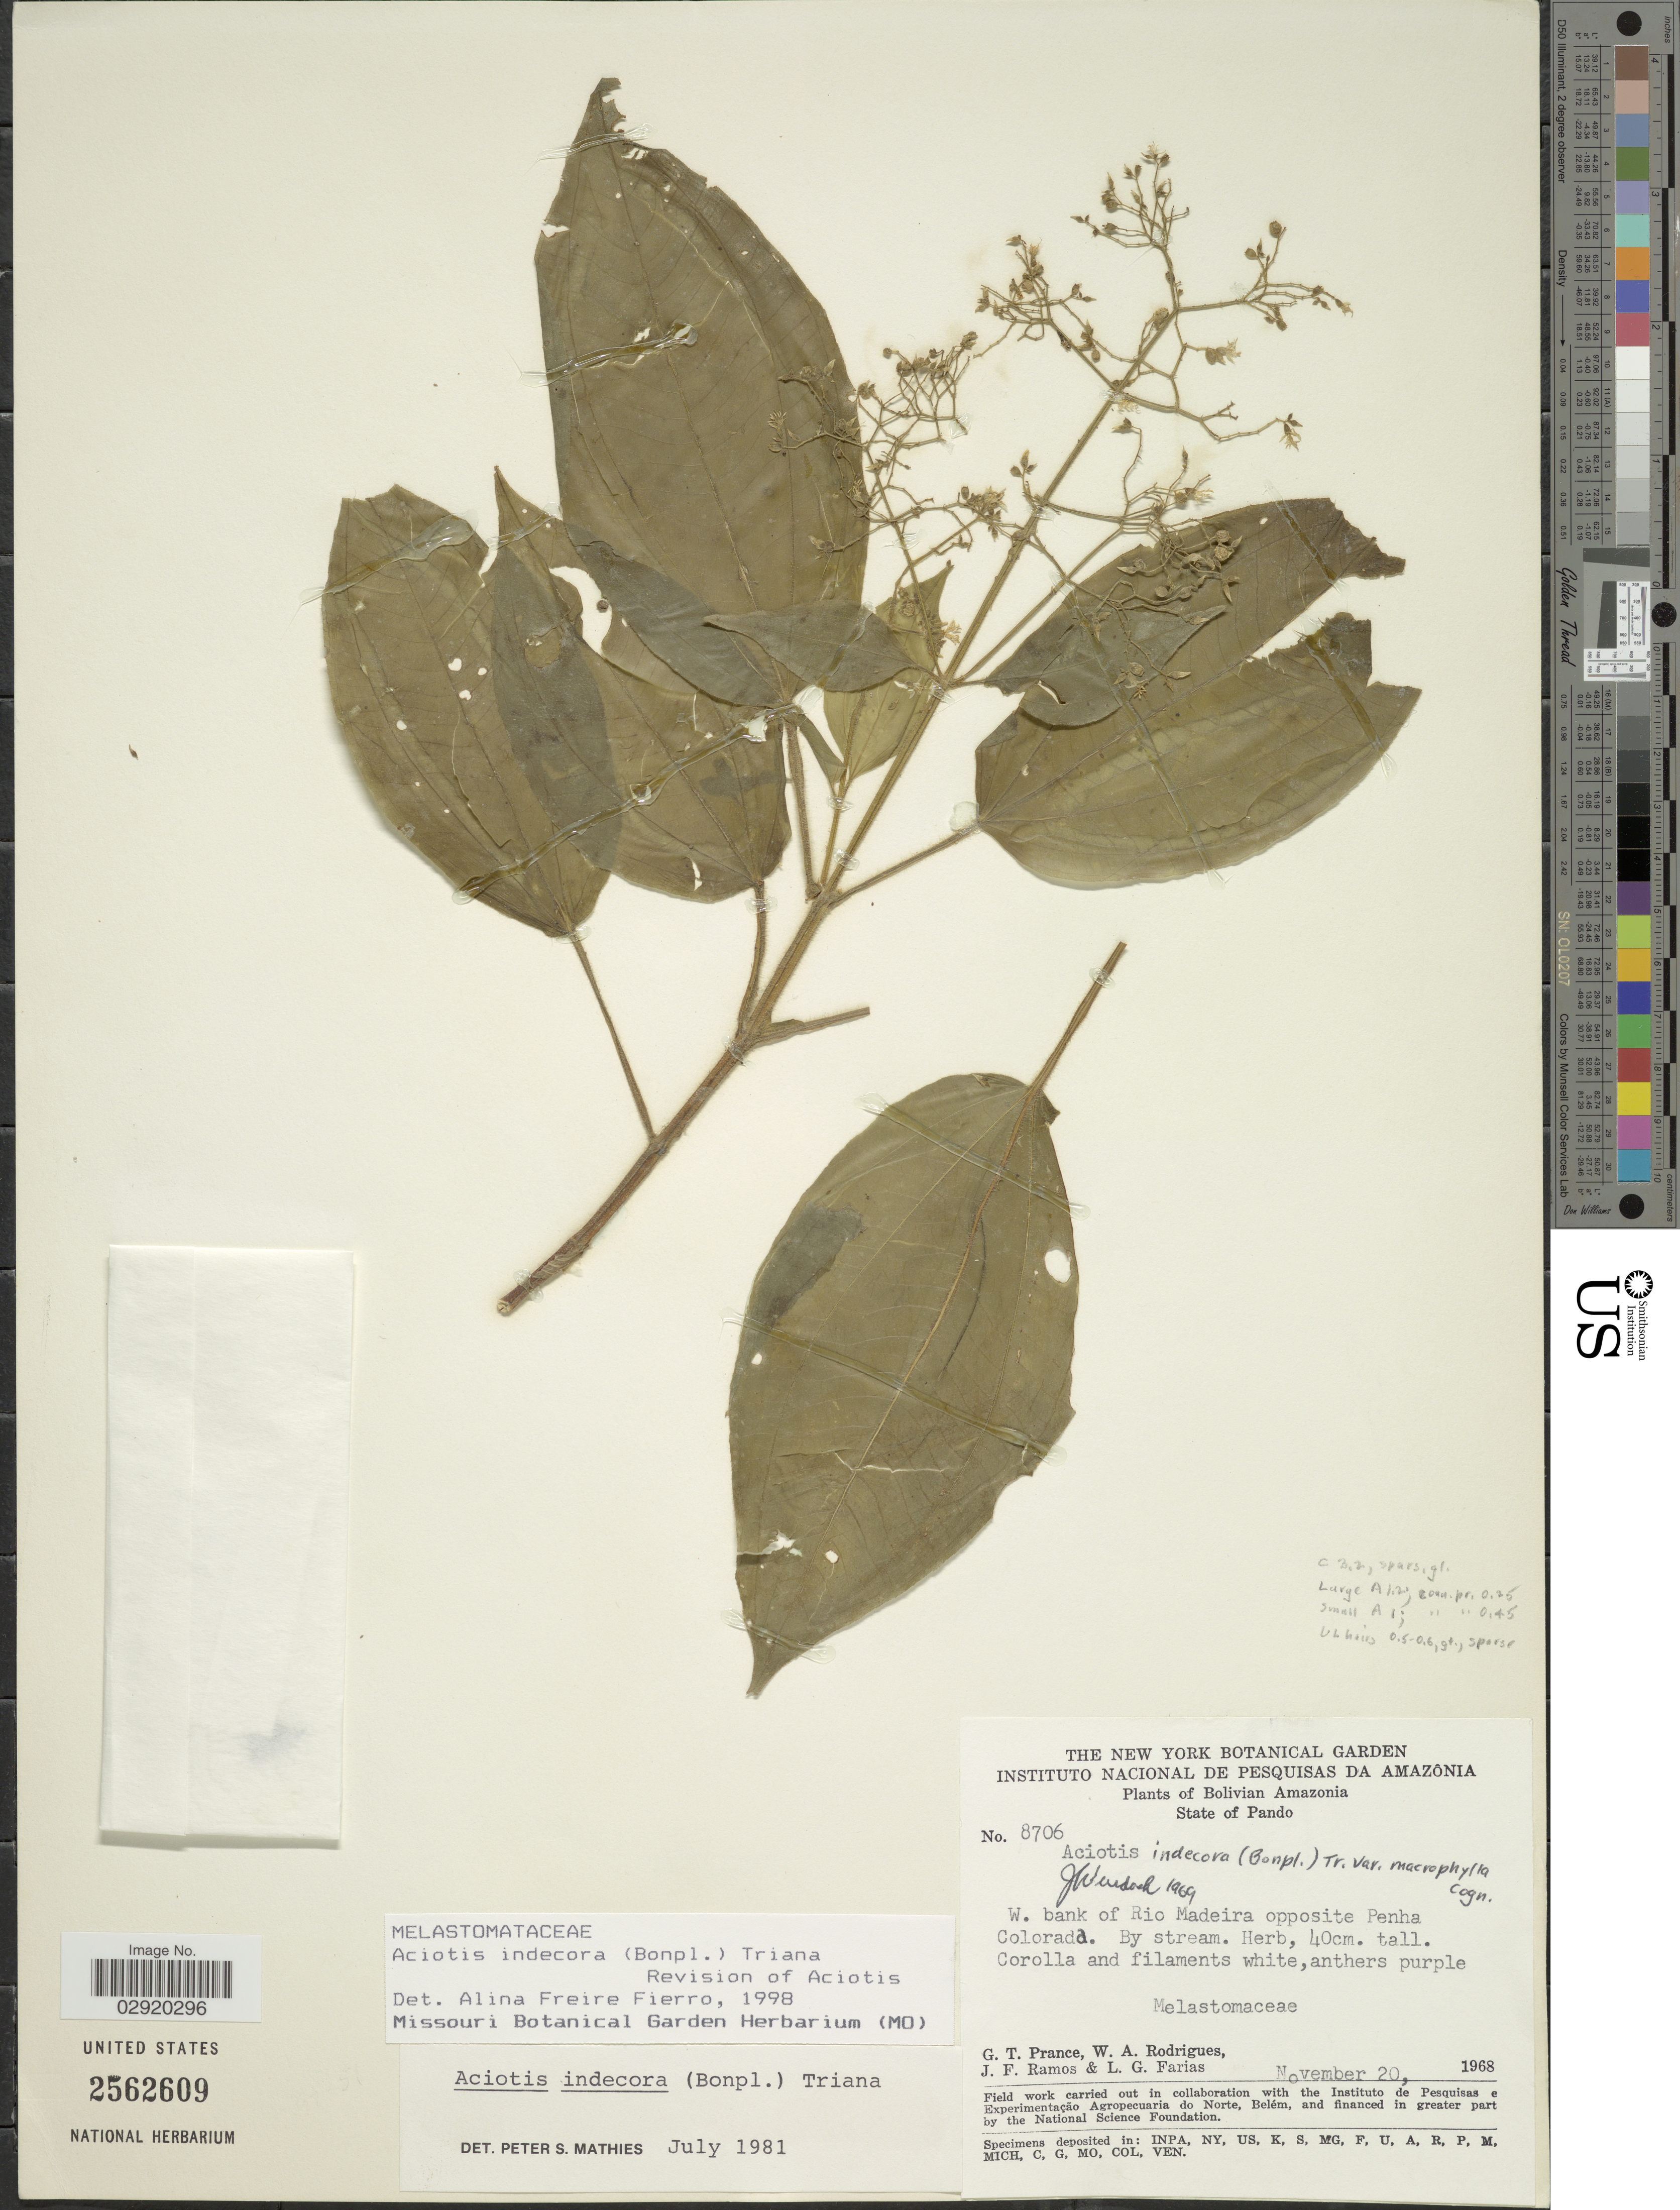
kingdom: Plantae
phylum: Tracheophyta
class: Magnoliopsida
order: Myrtales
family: Melastomataceae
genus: Aciotis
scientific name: Aciotis indecora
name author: (Bonpl.) Triana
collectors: G. T. Prance, W. A. Rodrigues, J. F. Ramos & L. G. Farias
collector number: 8706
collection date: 1968-11-20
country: Bolivia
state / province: Pando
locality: Bolivian Amazonia. State of Pando. W. bank of Rio Madeira opposite Penha Colorada.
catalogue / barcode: US 2562609